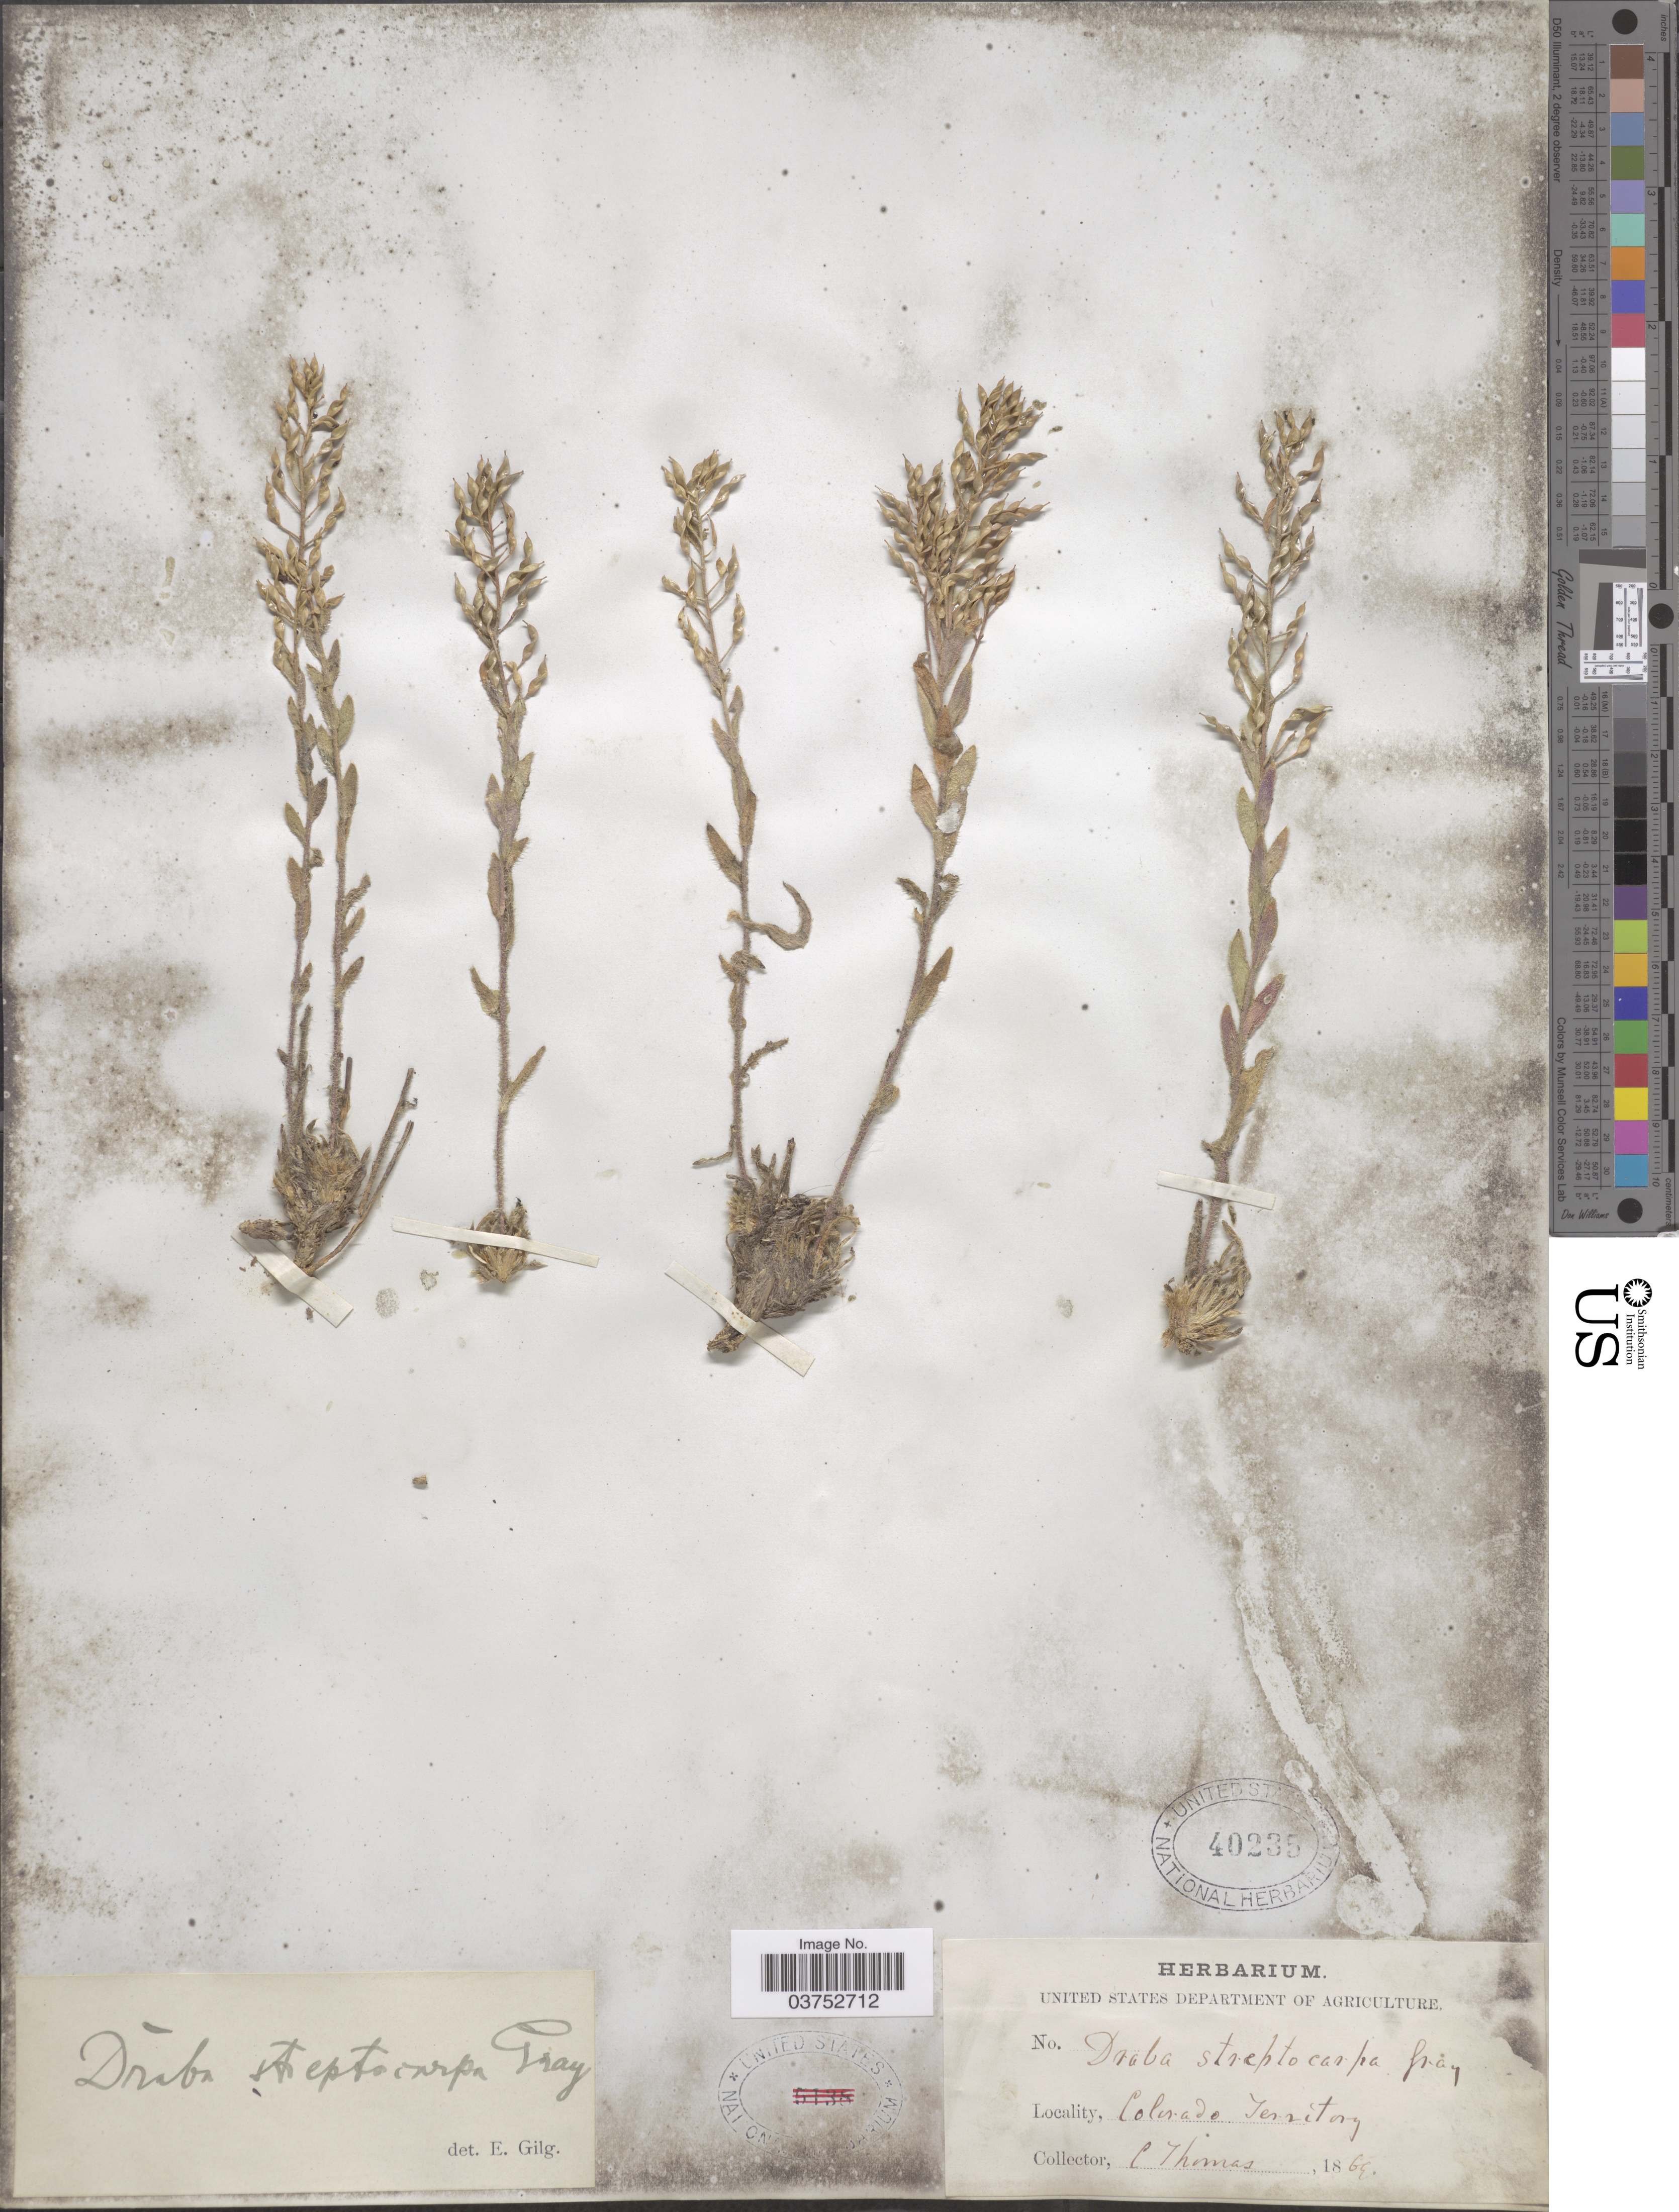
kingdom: Plantae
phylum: Tracheophyta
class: Magnoliopsida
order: Brassicales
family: Brassicaceae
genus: Draba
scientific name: Draba streptocarpa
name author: A. Gray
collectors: C. Thomas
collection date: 1869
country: United States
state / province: Colorado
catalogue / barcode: US 40235